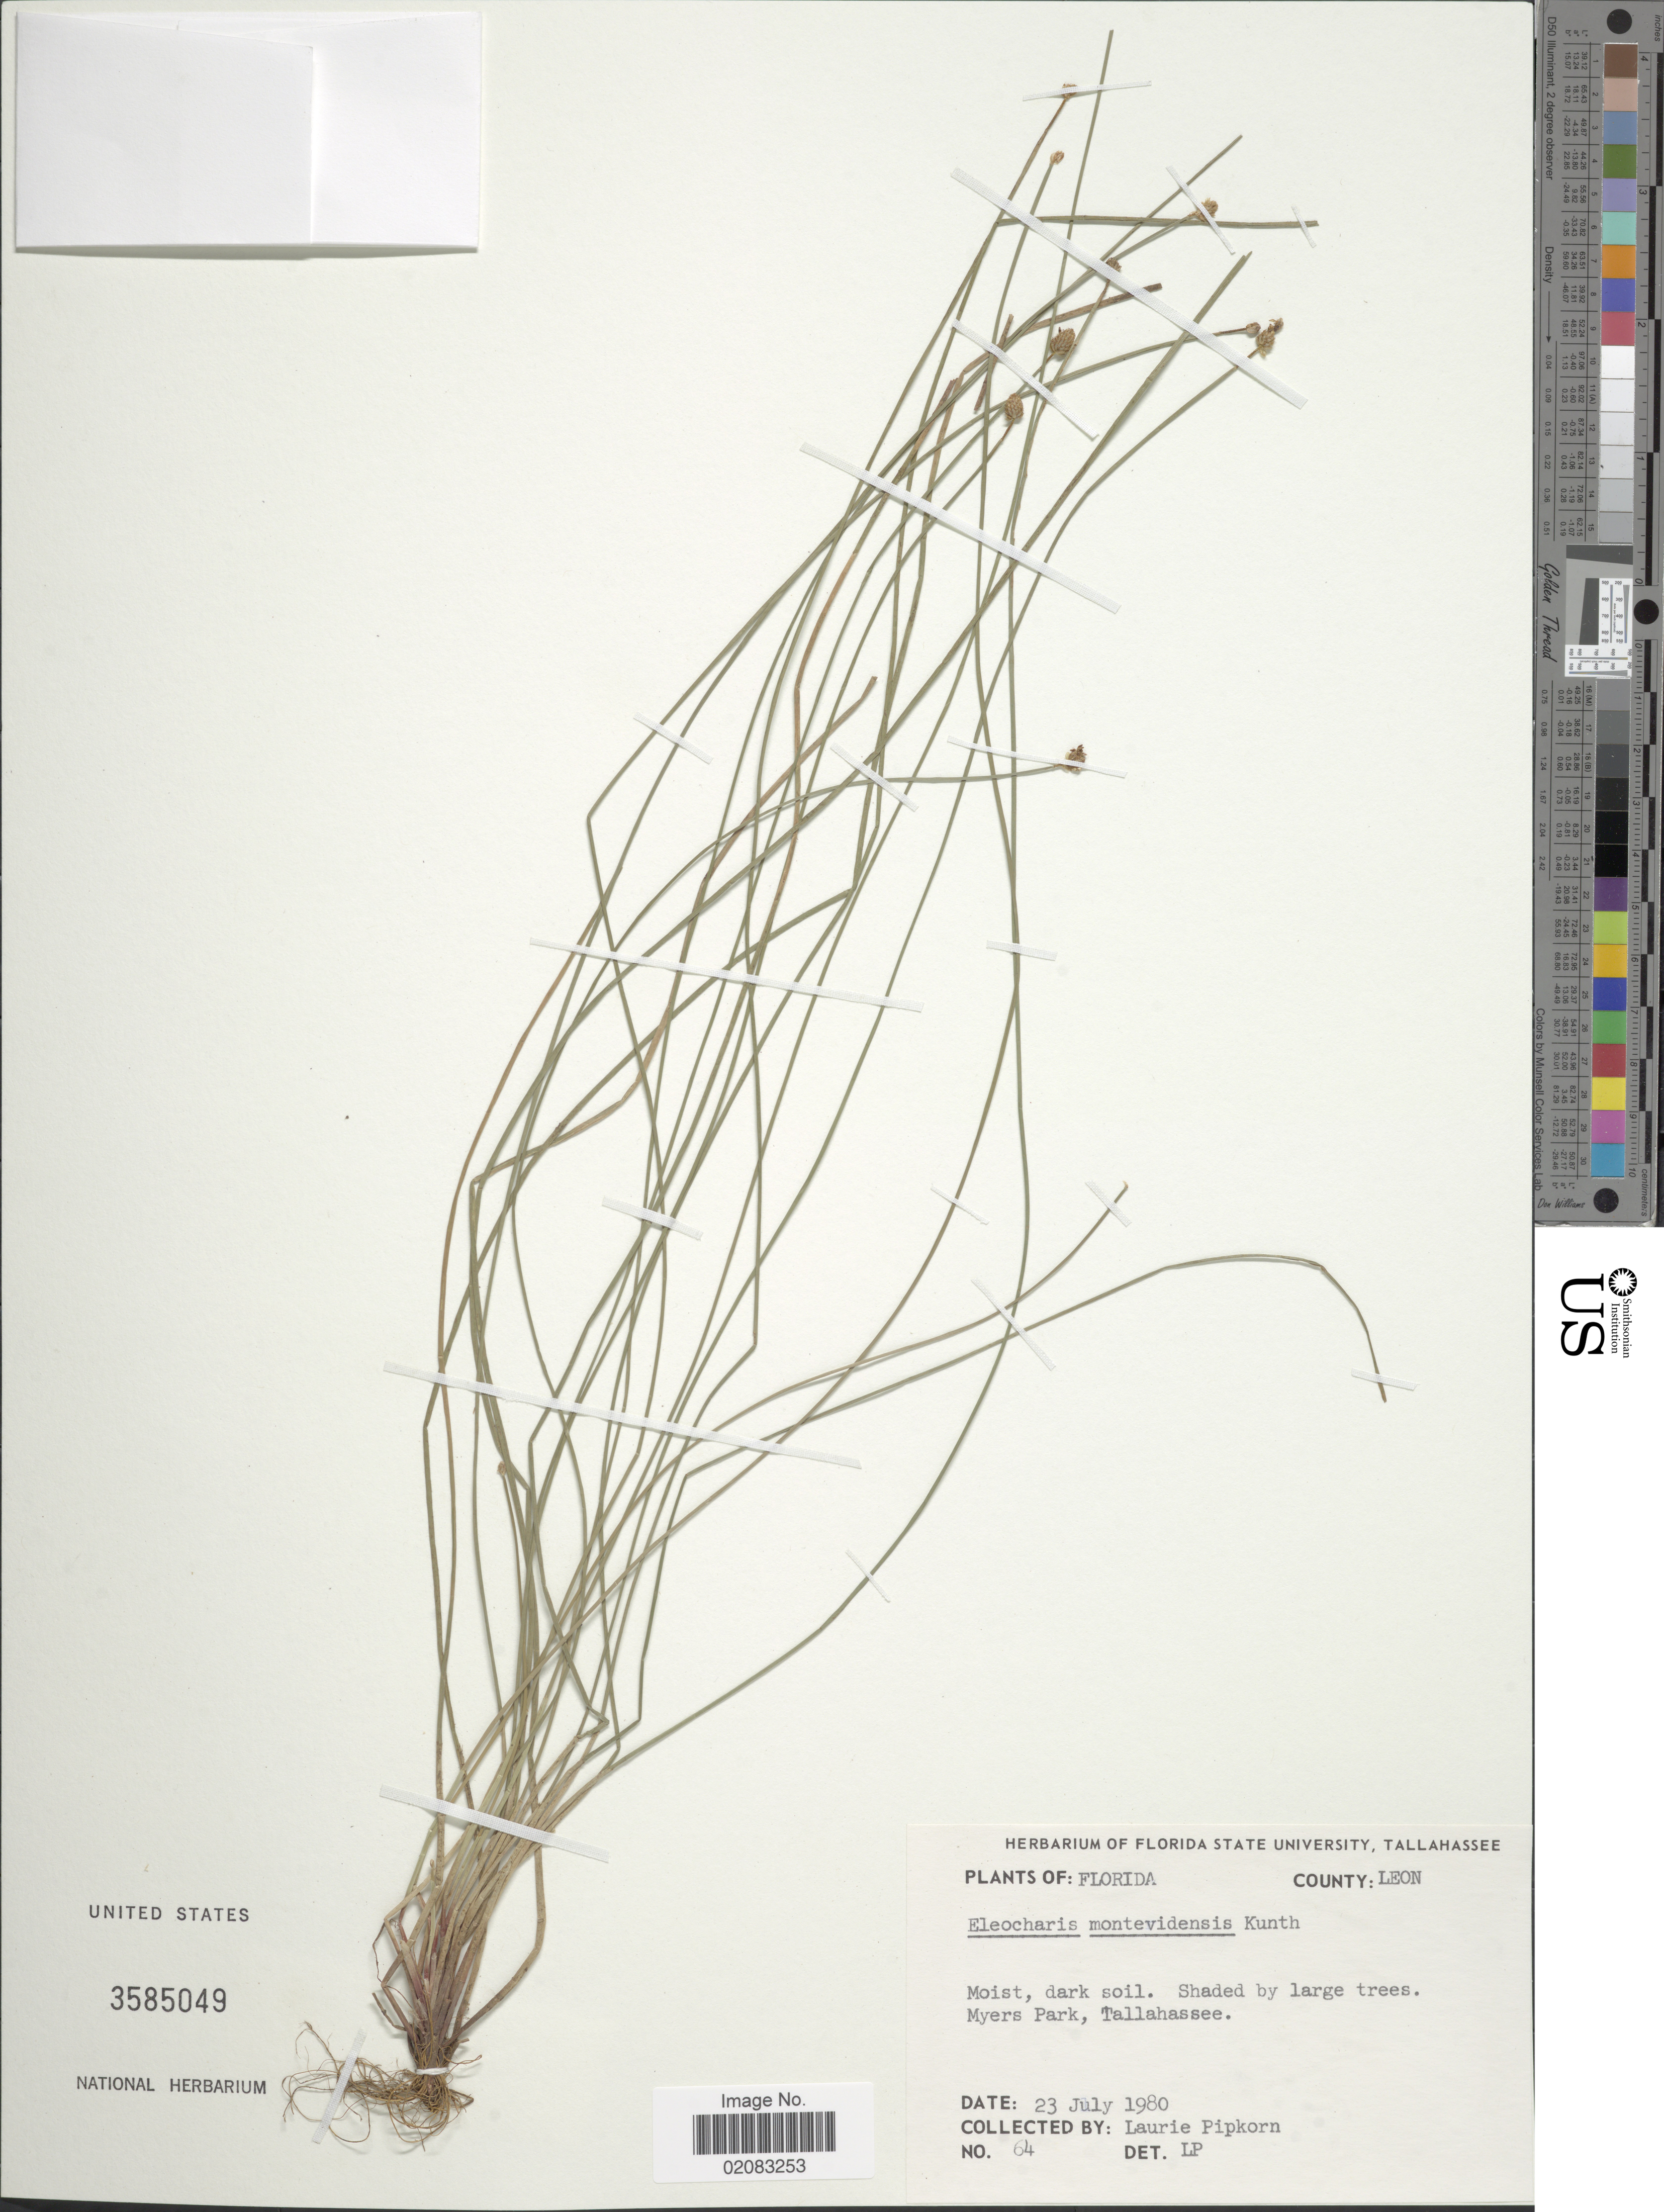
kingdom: Plantae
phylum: Tracheophyta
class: Liliopsida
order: Poales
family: Cyperaceae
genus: Eleocharis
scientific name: Eleocharis montevidensis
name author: Kunth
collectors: L. Pipkorn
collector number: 64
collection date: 1980-07-23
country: United States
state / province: Florida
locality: County: Leon, Moist, dark soil. Myers Park, Tallahassee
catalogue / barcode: US 3585049